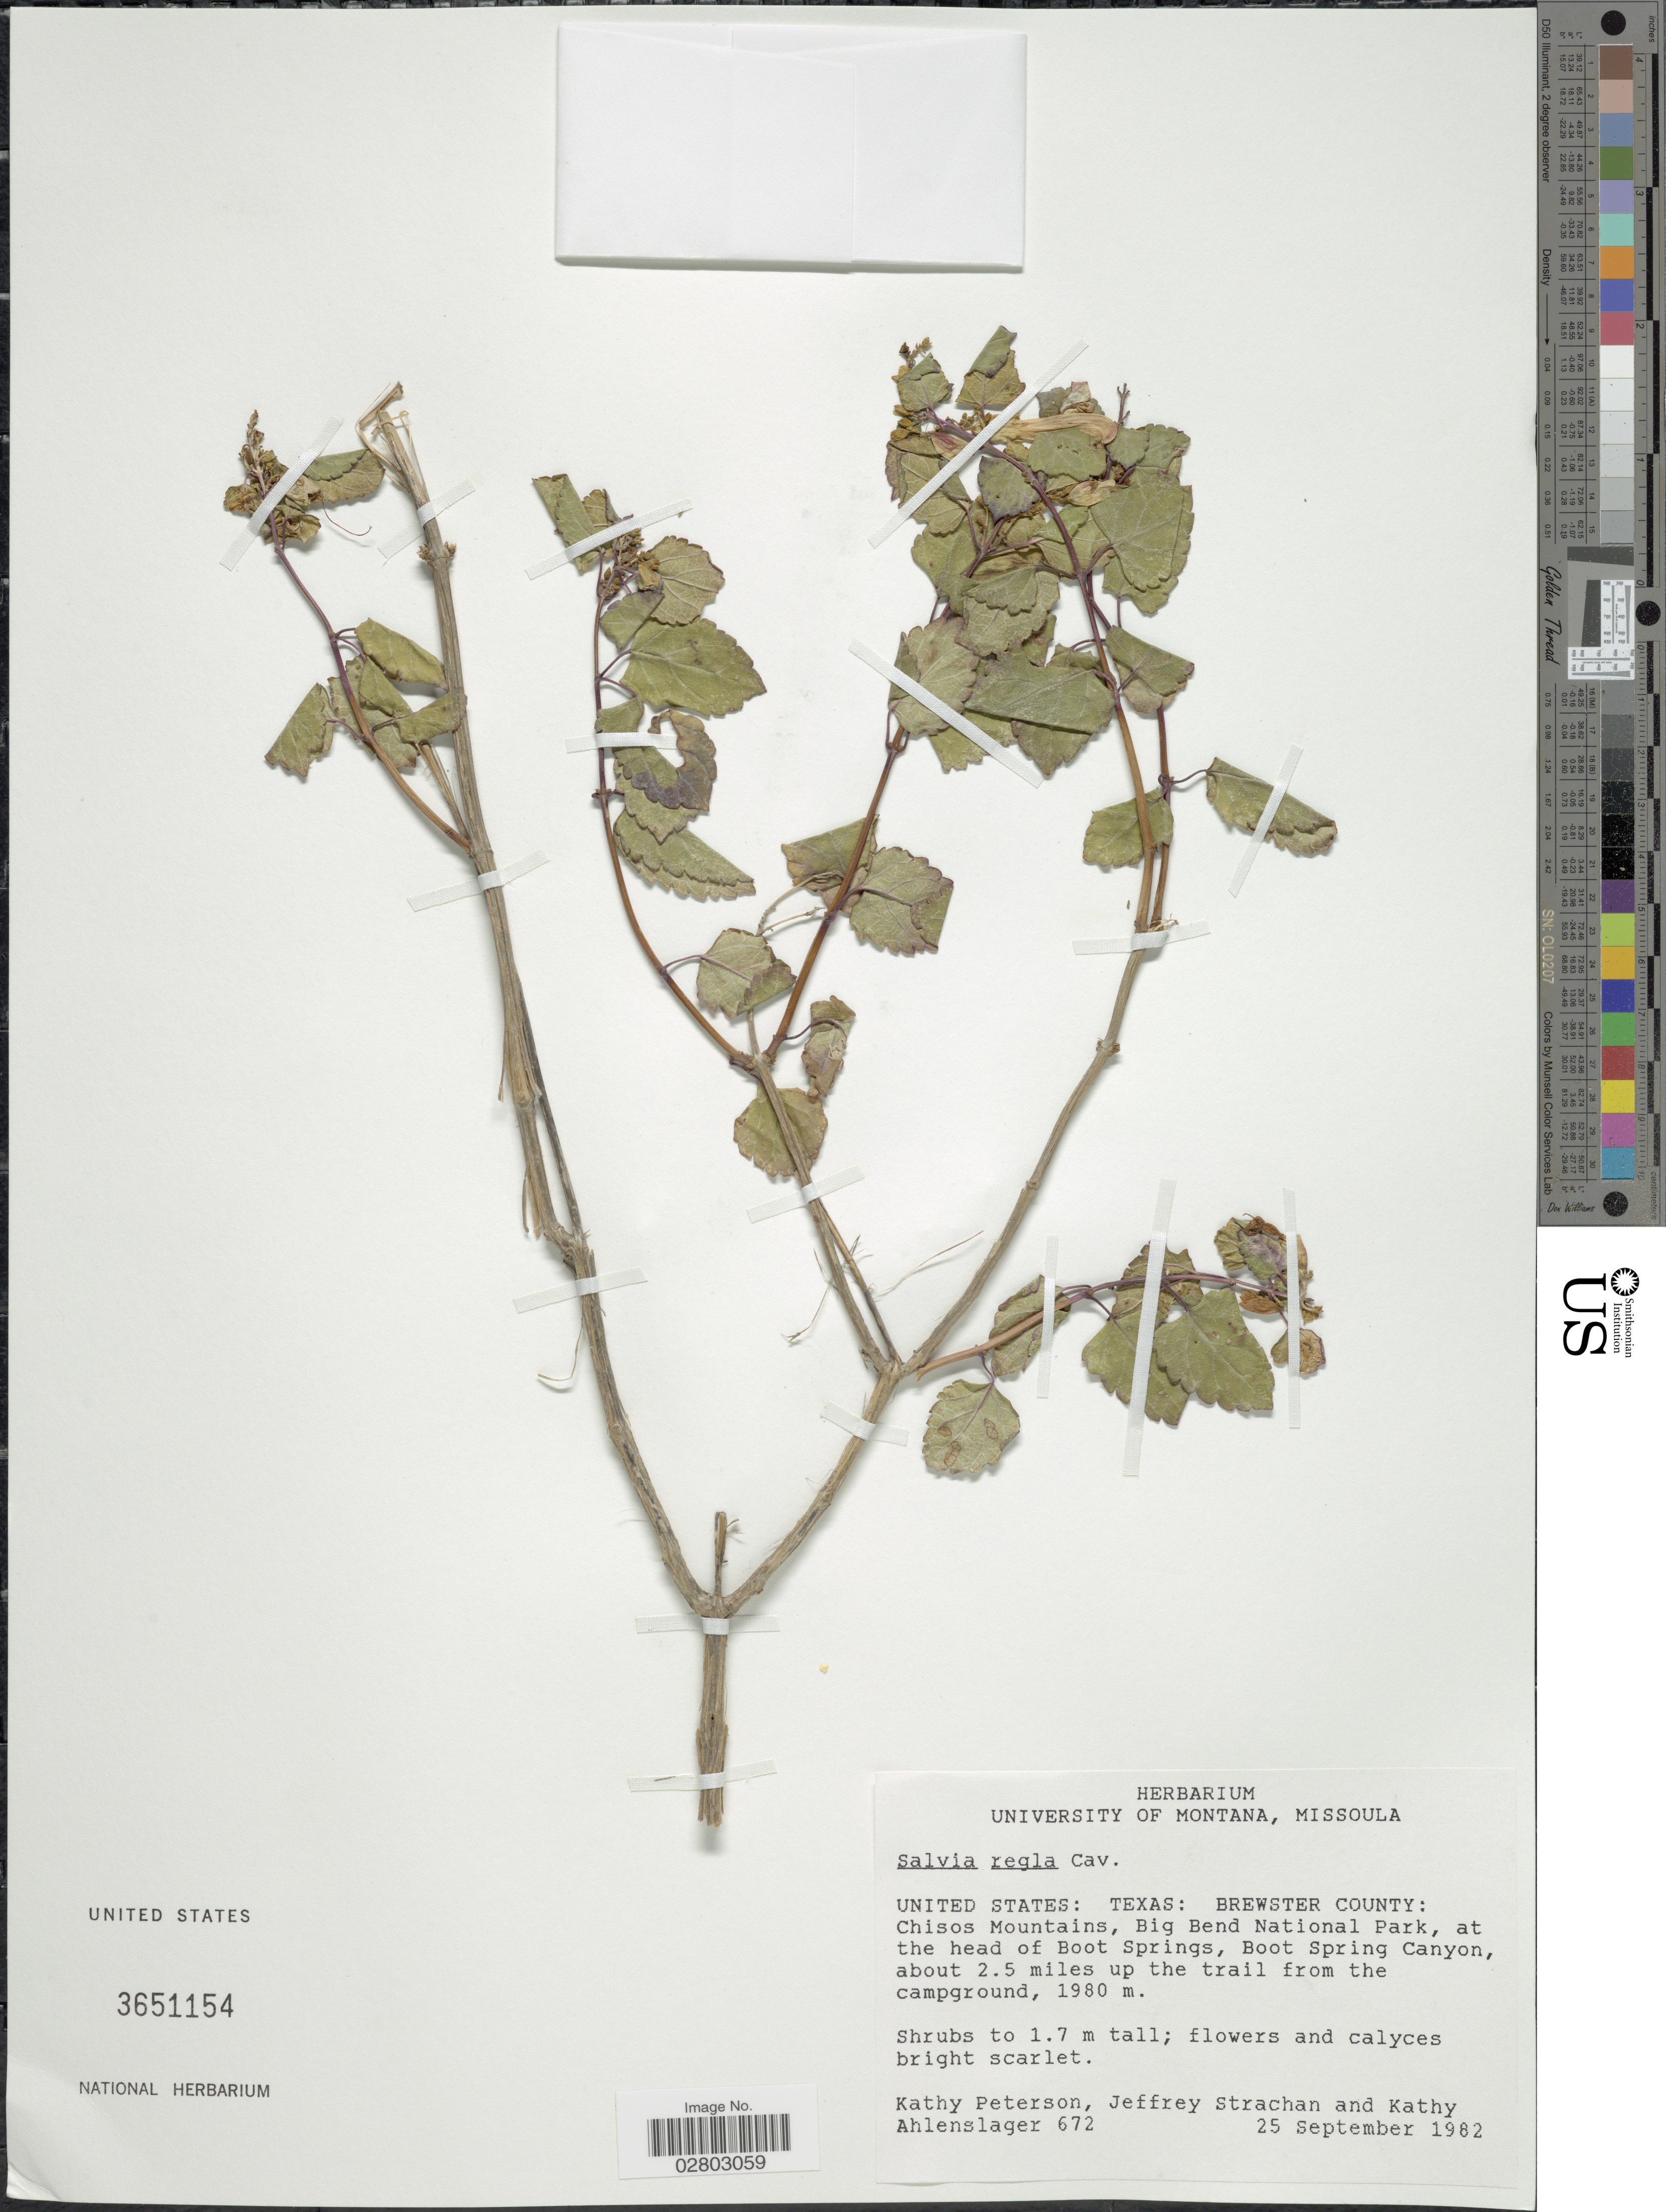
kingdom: Plantae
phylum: Tracheophyta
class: Magnoliopsida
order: Lamiales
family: Lamiaceae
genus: Salvia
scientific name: Salvia regla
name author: Cav.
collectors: K. Peterson, J. Strachan & K. Ahlenslager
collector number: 672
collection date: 1982-09-25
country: United States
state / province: Texas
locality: Brewster County: Chisos Mountains, Big Bend National Park, at the head of Boot Springs, Boot Springs Canyon, about 2.5 miles up the trail from the campground.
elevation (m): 1980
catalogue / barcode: US 3651154